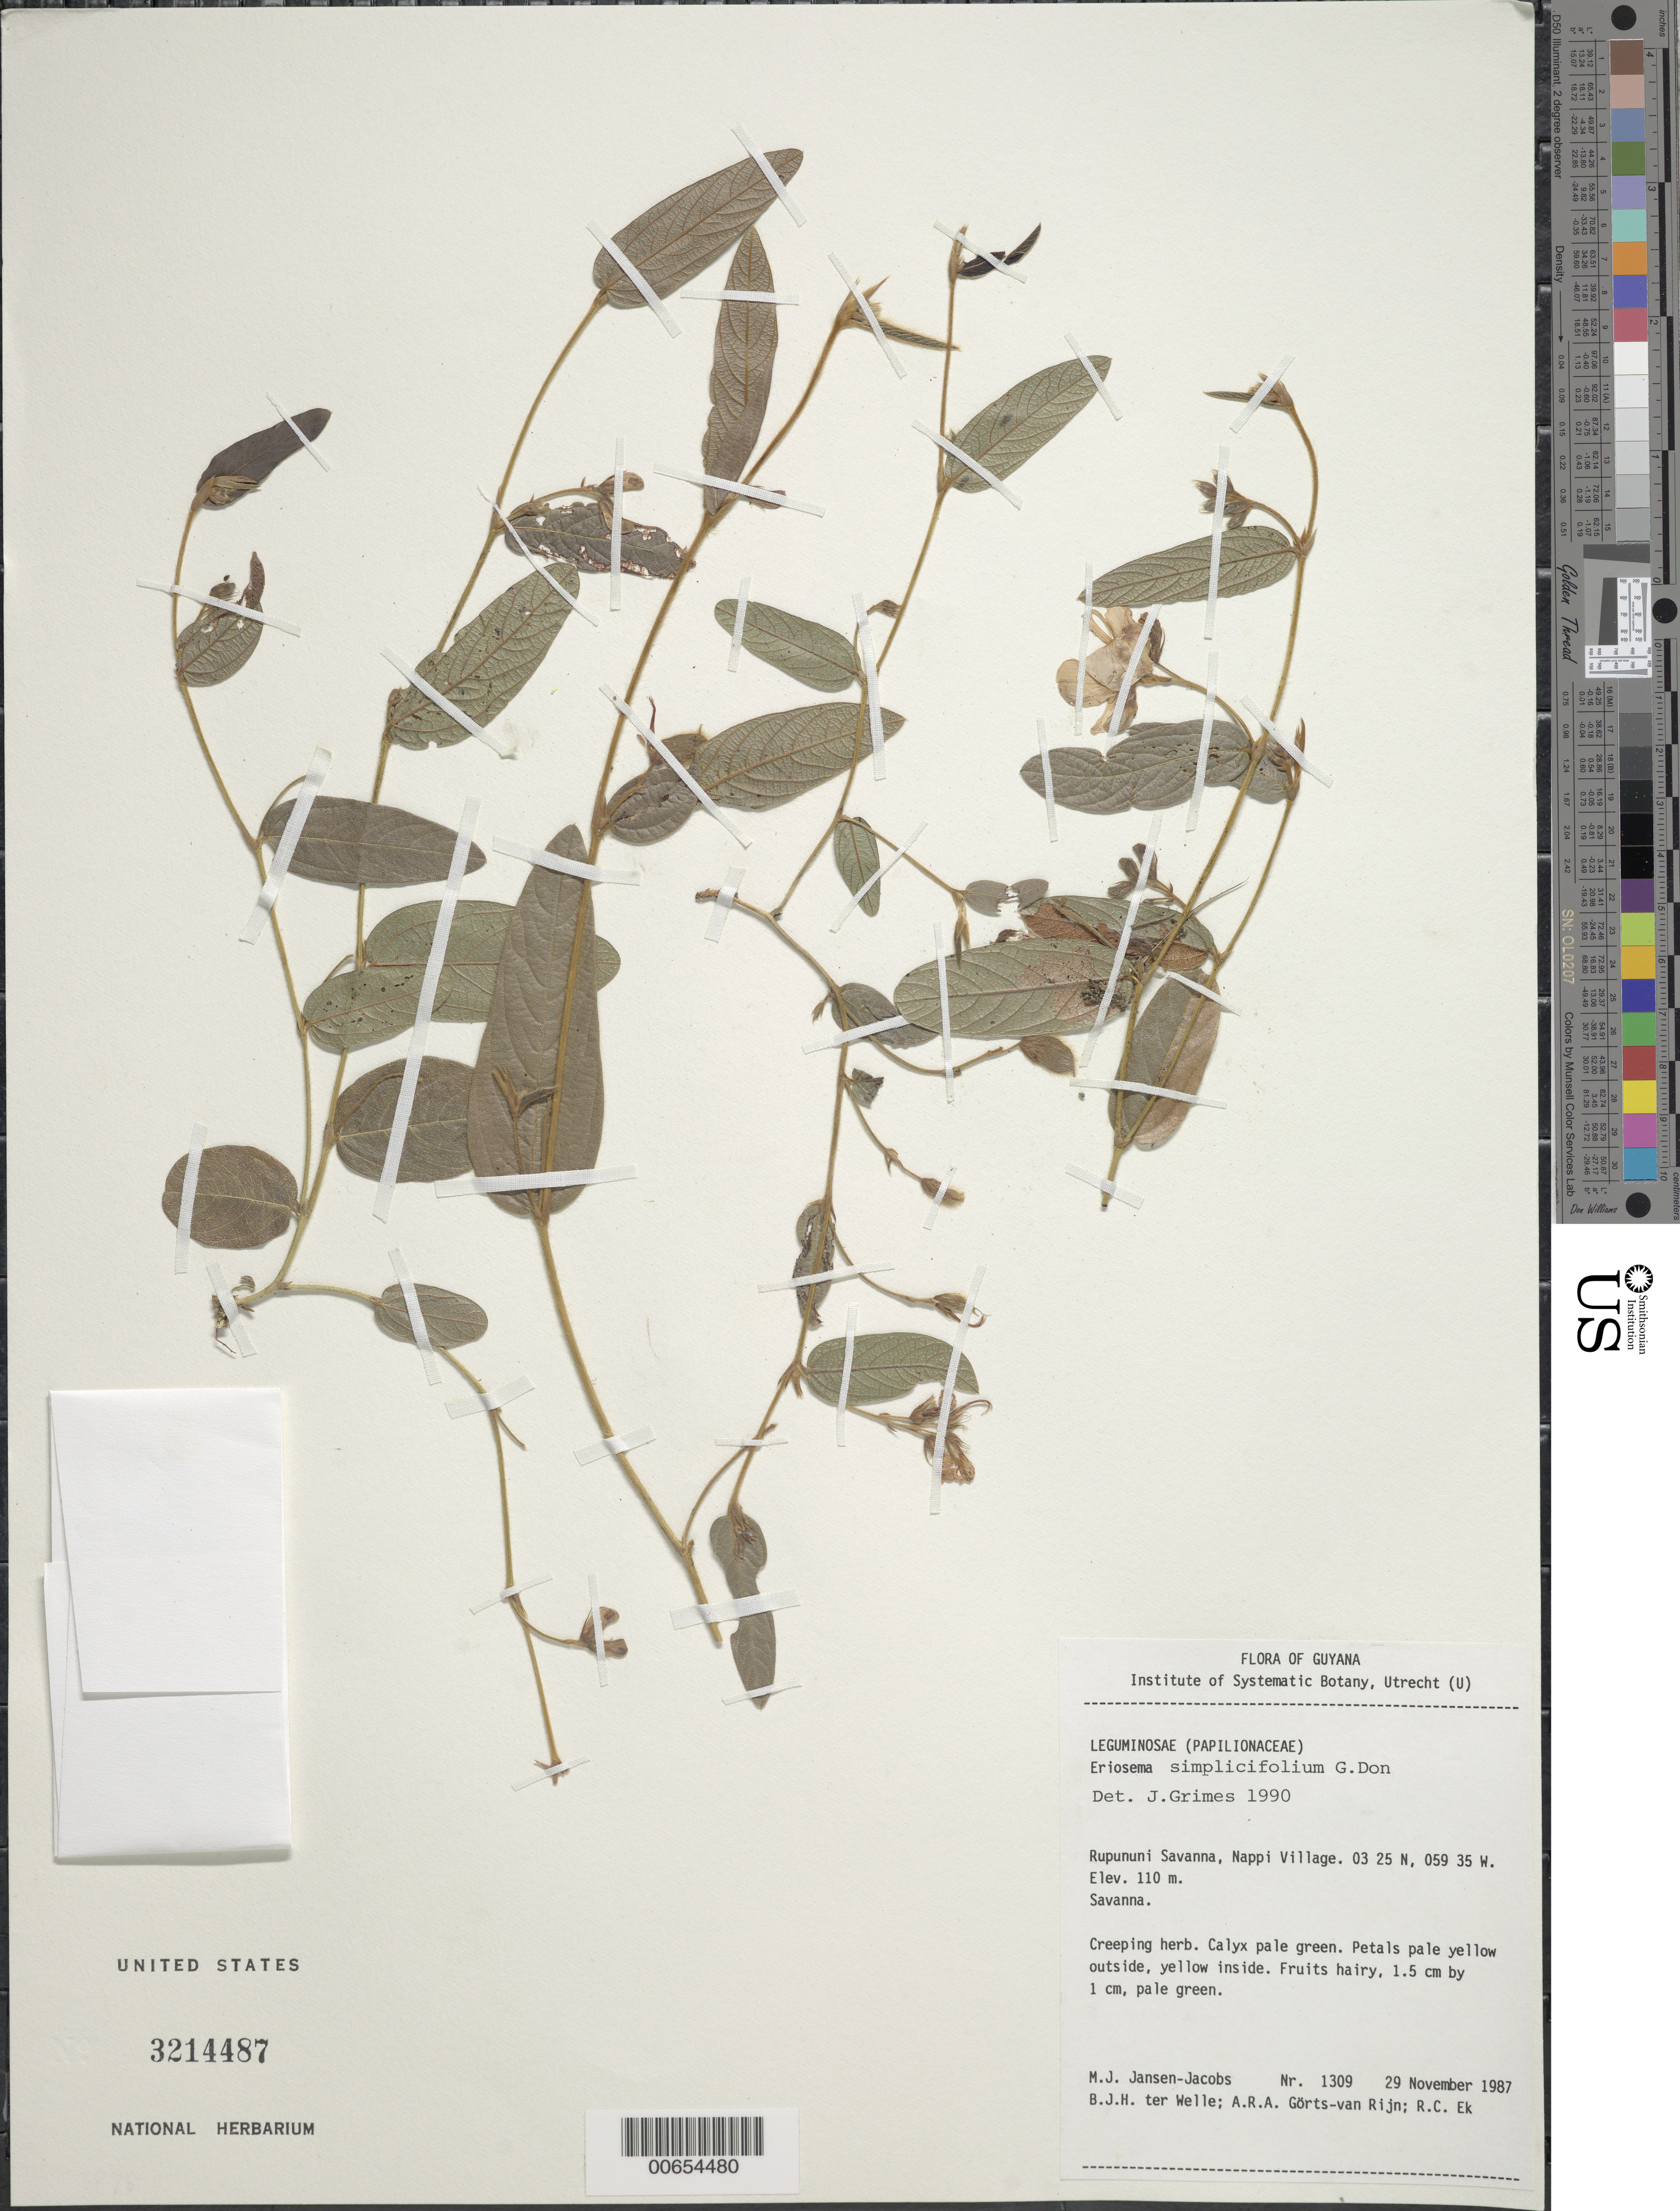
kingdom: Plantae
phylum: Tracheophyta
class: Magnoliopsida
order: Fabales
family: Fabaceae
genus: Eriosema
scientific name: Eriosema simplicifolium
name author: (Kunth) G. Don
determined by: Grimes, J.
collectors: M. J. Jansen-Jacobs, B. Welle, A. .R. A. Görts-van Rijn & R. C. Ek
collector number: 1309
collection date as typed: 29-Nov-87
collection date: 1987-11-29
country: Guyana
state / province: U. Takutu-U. Essequibo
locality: Nappi Village, Rupununi Savanna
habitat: Savanna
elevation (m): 110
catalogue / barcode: US 3214487